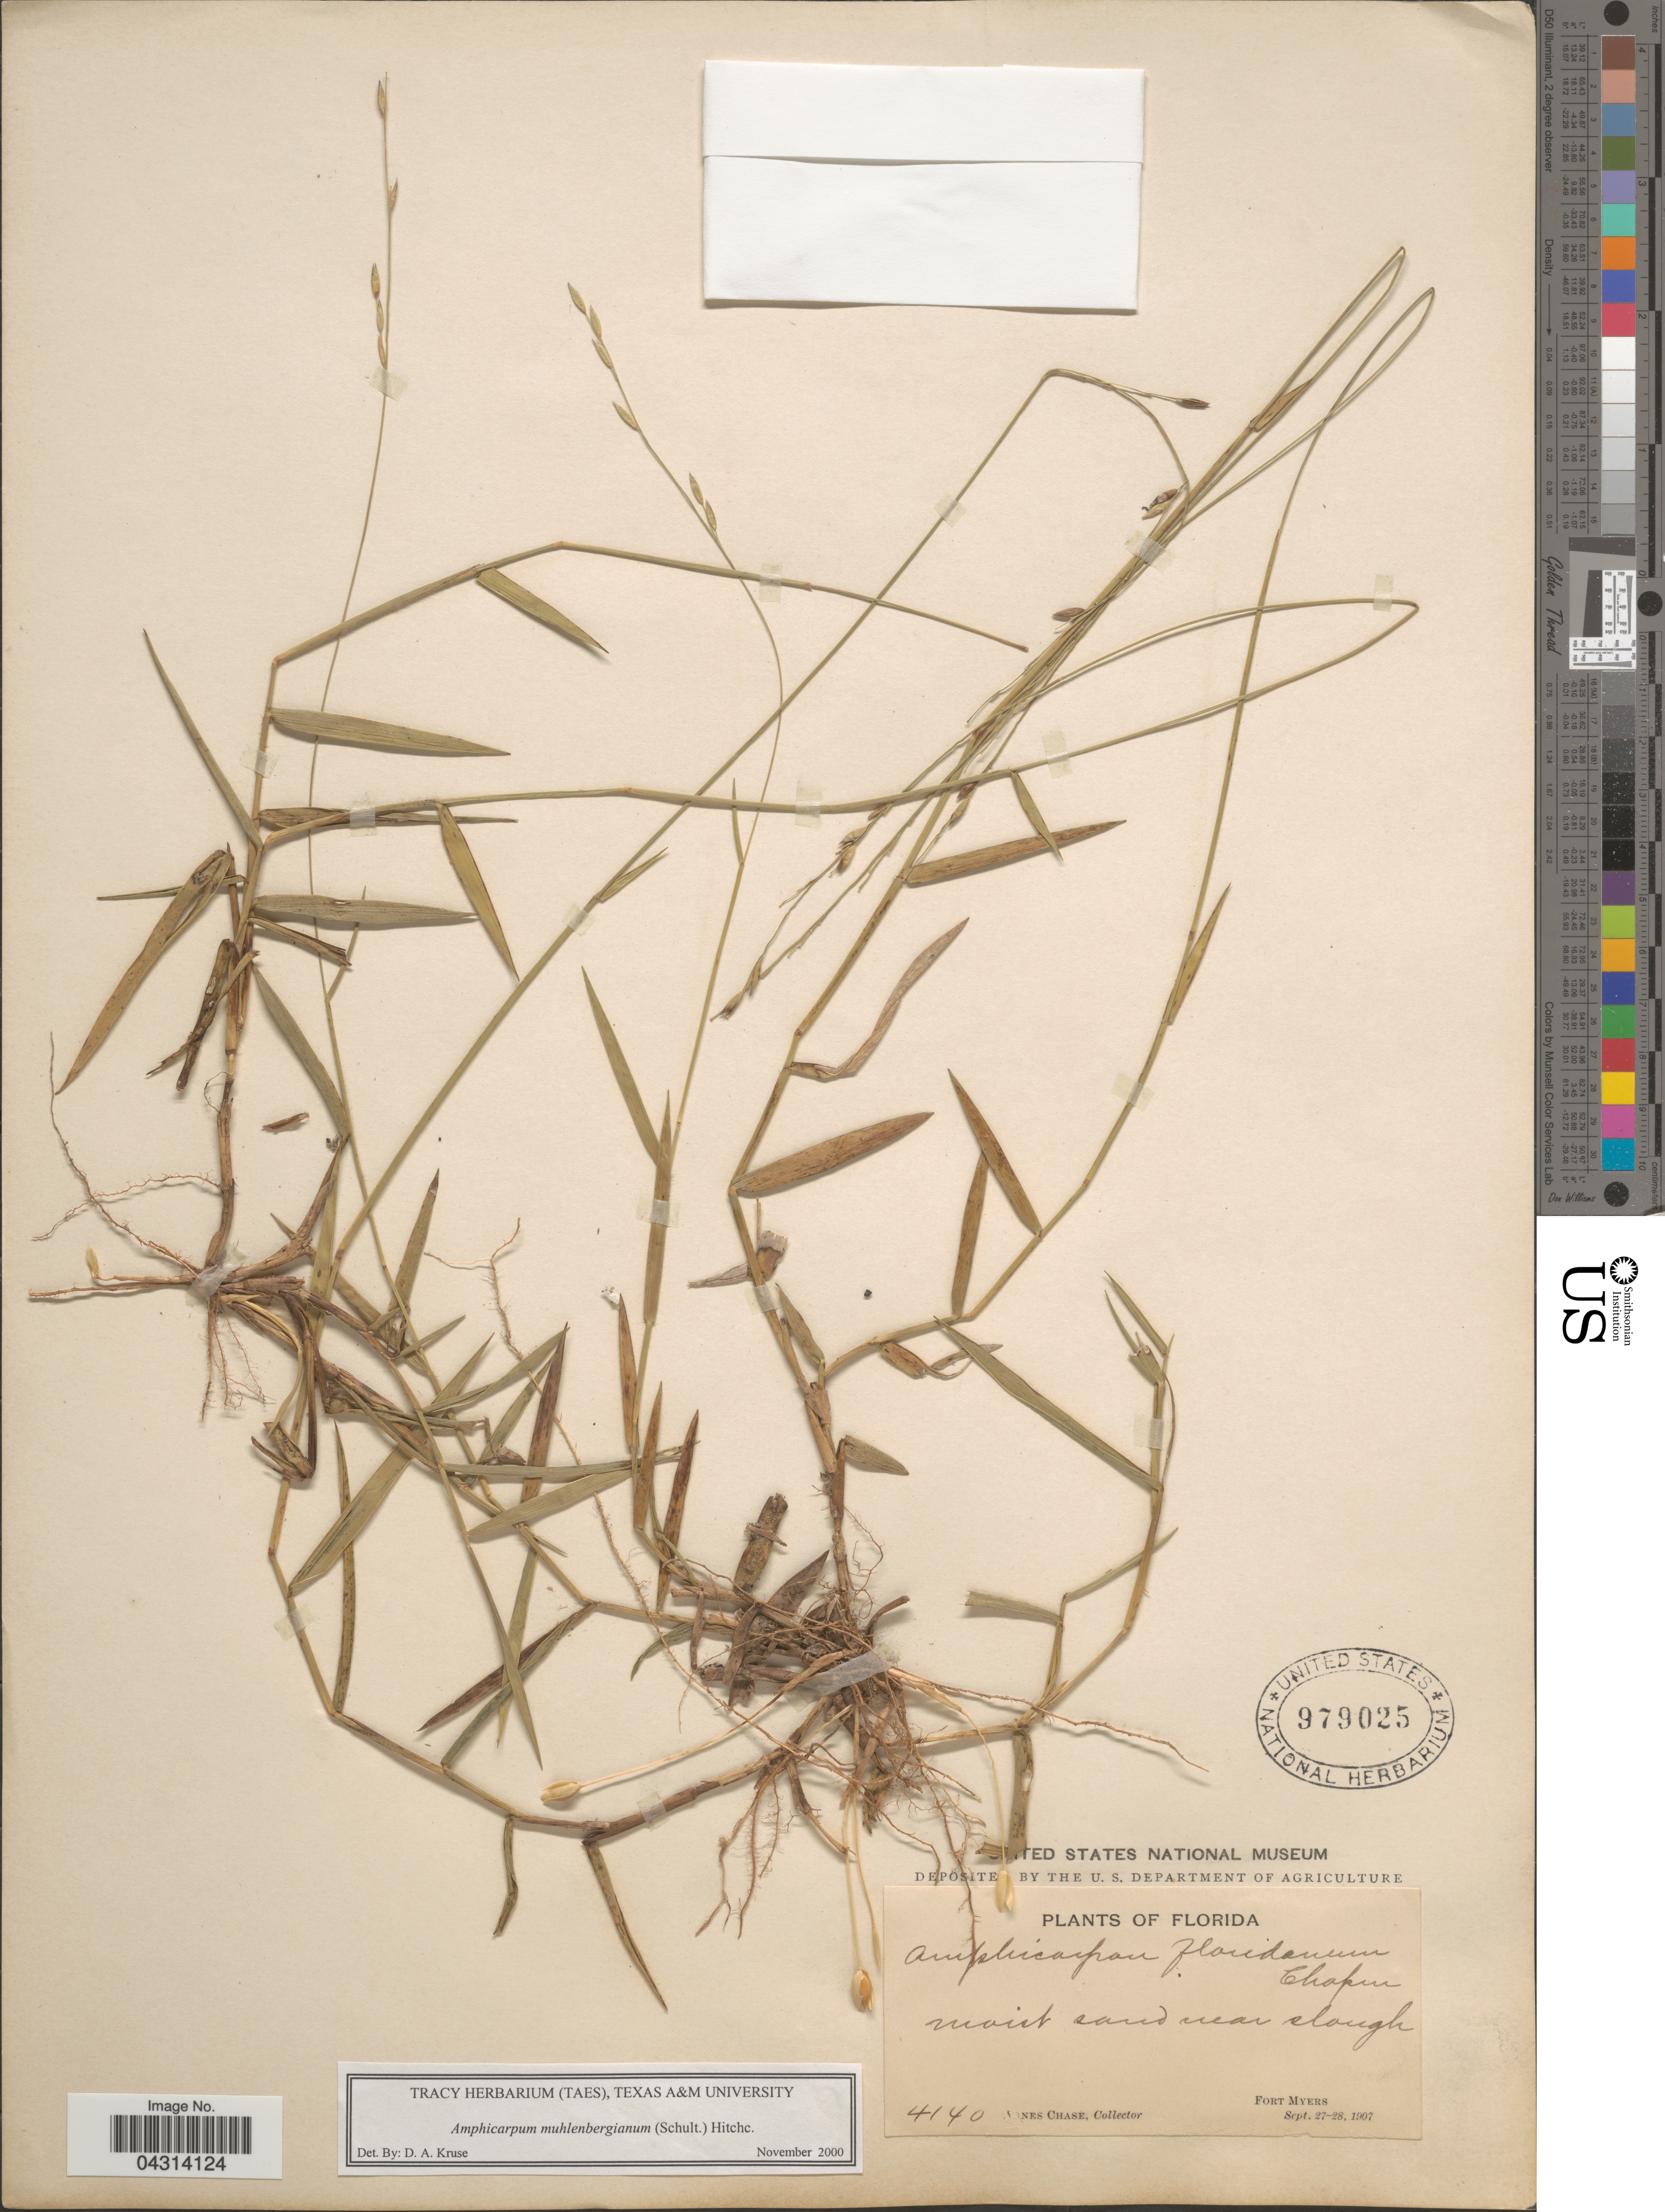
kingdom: Plantae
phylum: Tracheophyta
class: Liliopsida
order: Poales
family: Poaceae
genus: Amphicarpum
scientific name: Amphicarpum muhlenbergianum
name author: (Schult.) Hitchc.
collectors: A. Chase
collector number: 4140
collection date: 1907-09-27/1907-09-28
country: United States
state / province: Florida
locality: Moist sand near slough. Fort Myers.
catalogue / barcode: US 979025